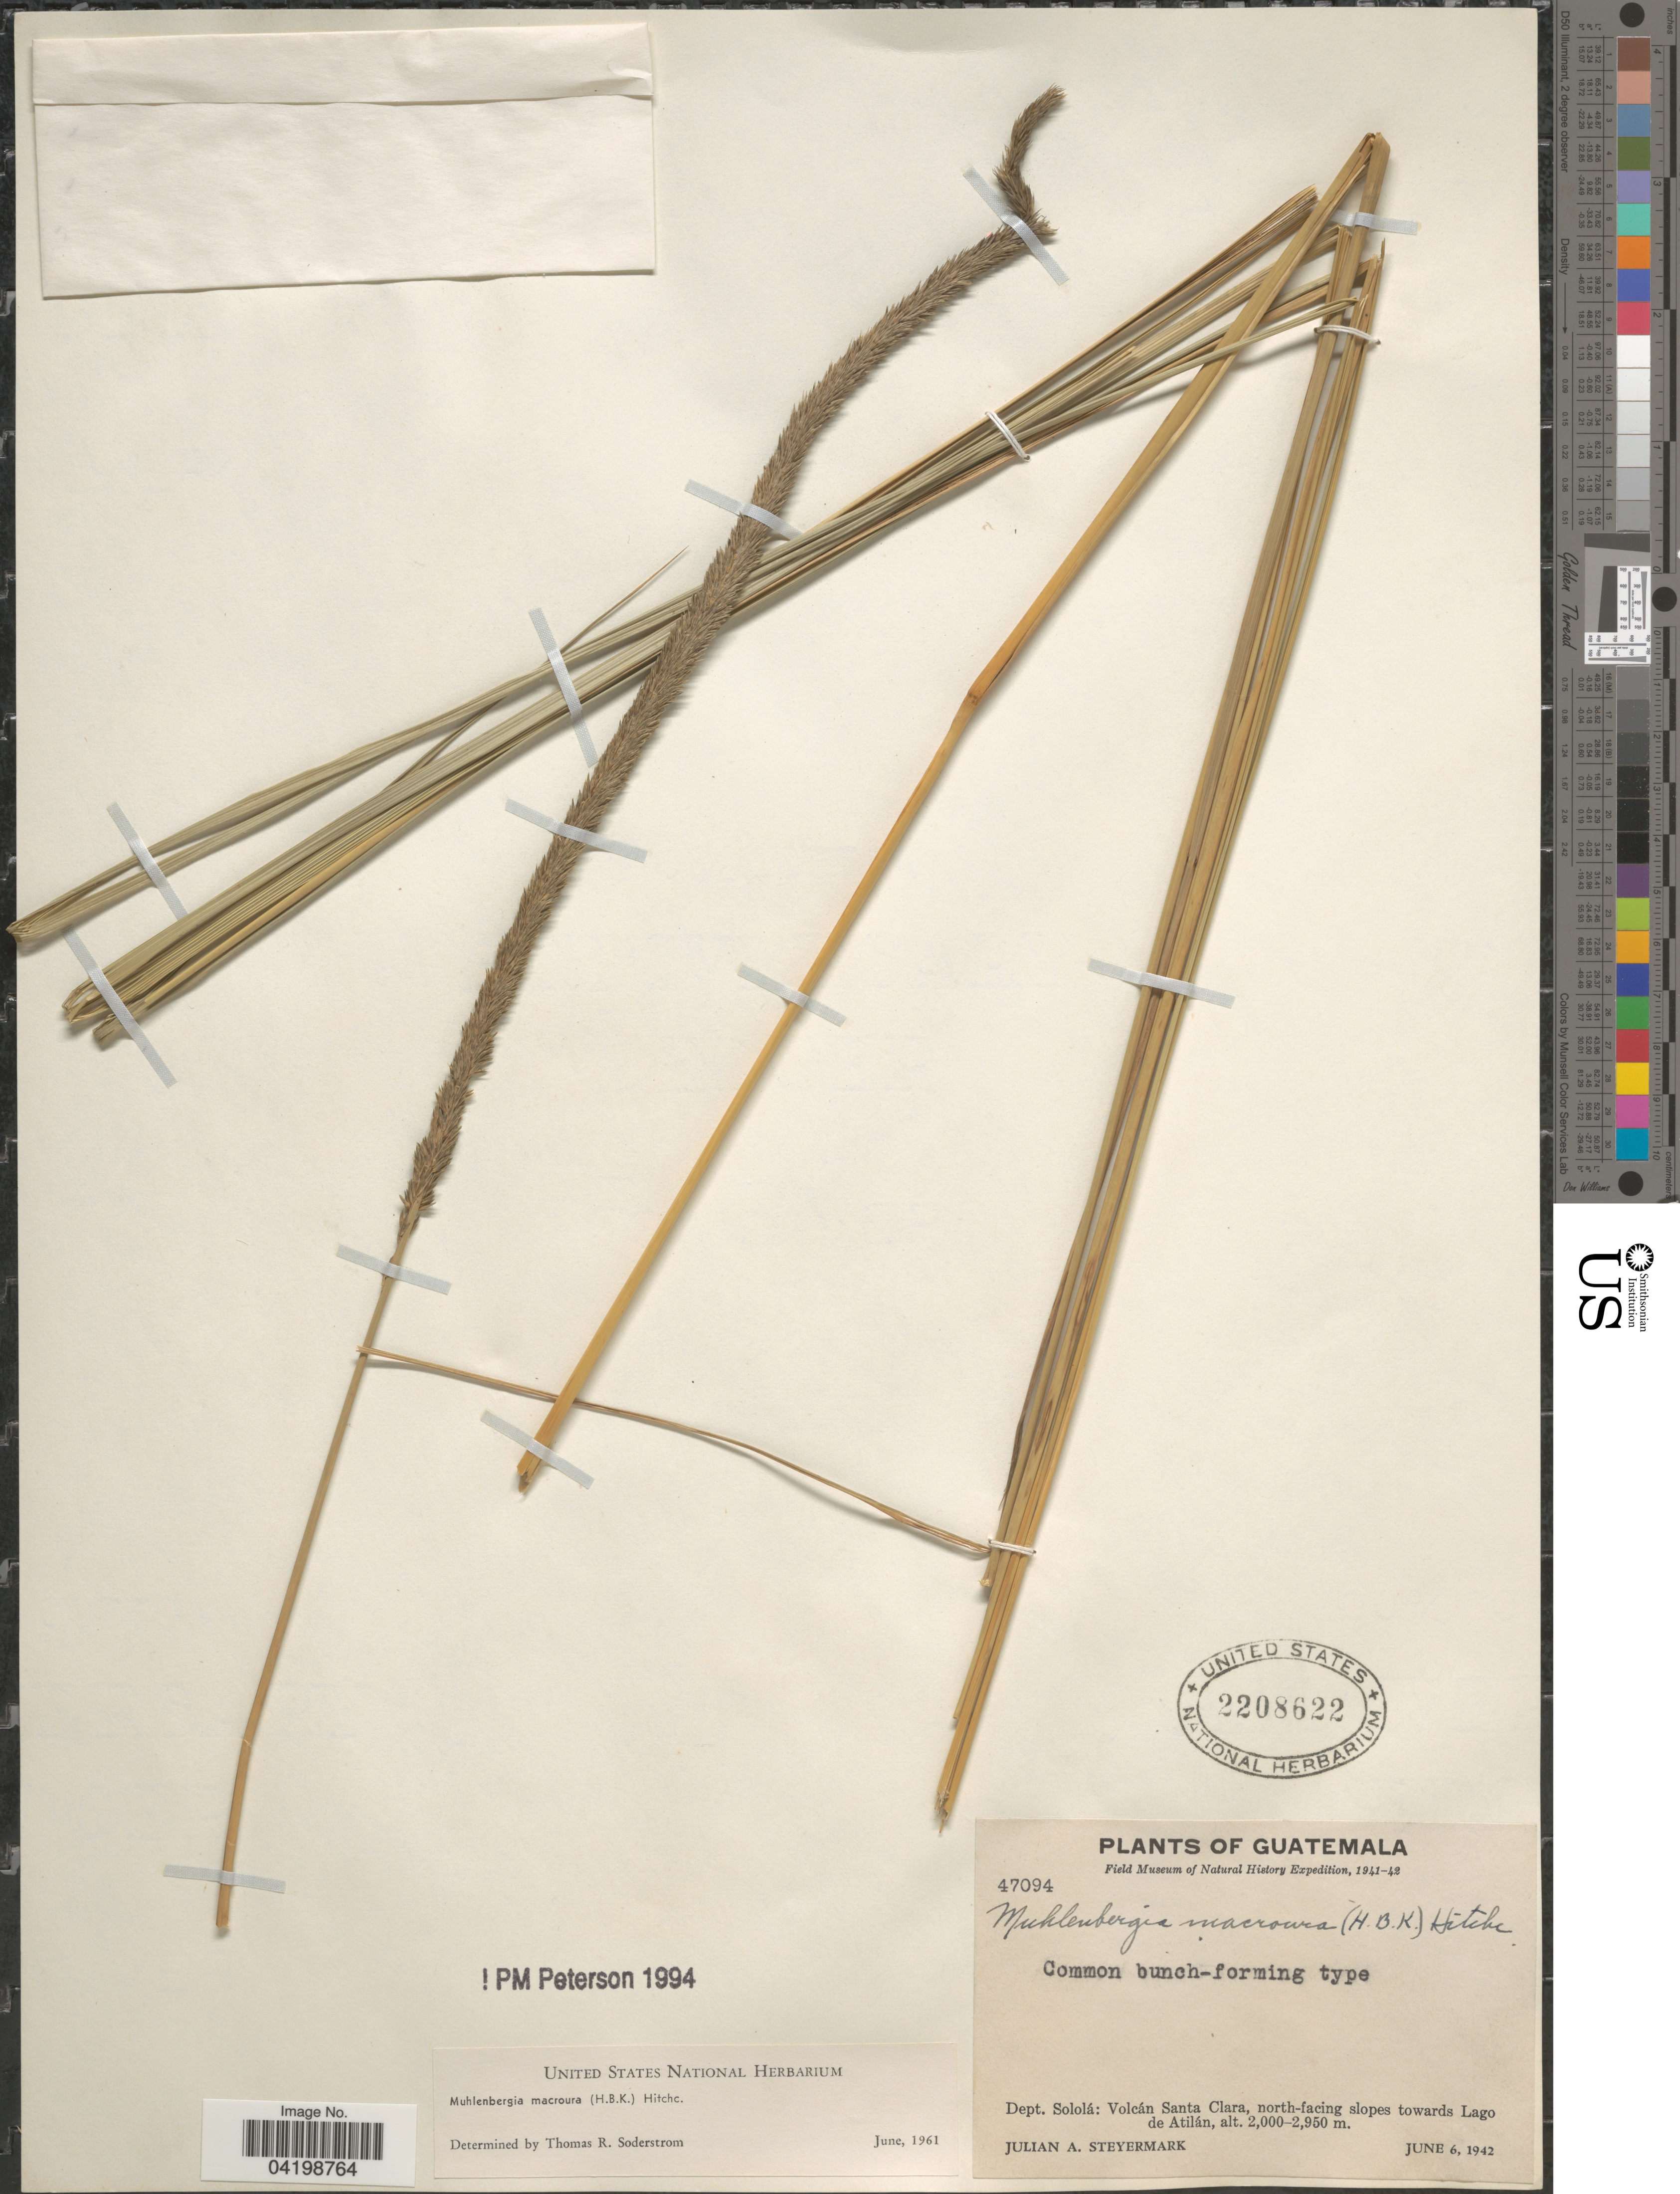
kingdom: Plantae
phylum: Tracheophyta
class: Liliopsida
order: Poales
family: Poaceae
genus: Muhlenbergia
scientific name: Muhlenbergia macroura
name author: (Kunth) Hitchc.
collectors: J. Steyermark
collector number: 47094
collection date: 1942-06-06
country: Guatemala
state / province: Solola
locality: Field Museum of Natural History Expedition, 1941-42. Dept. Sololá: Volcán Santa Clara, north-facing slopes towards Lago de Atitlán.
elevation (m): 2000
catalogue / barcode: US 2208622